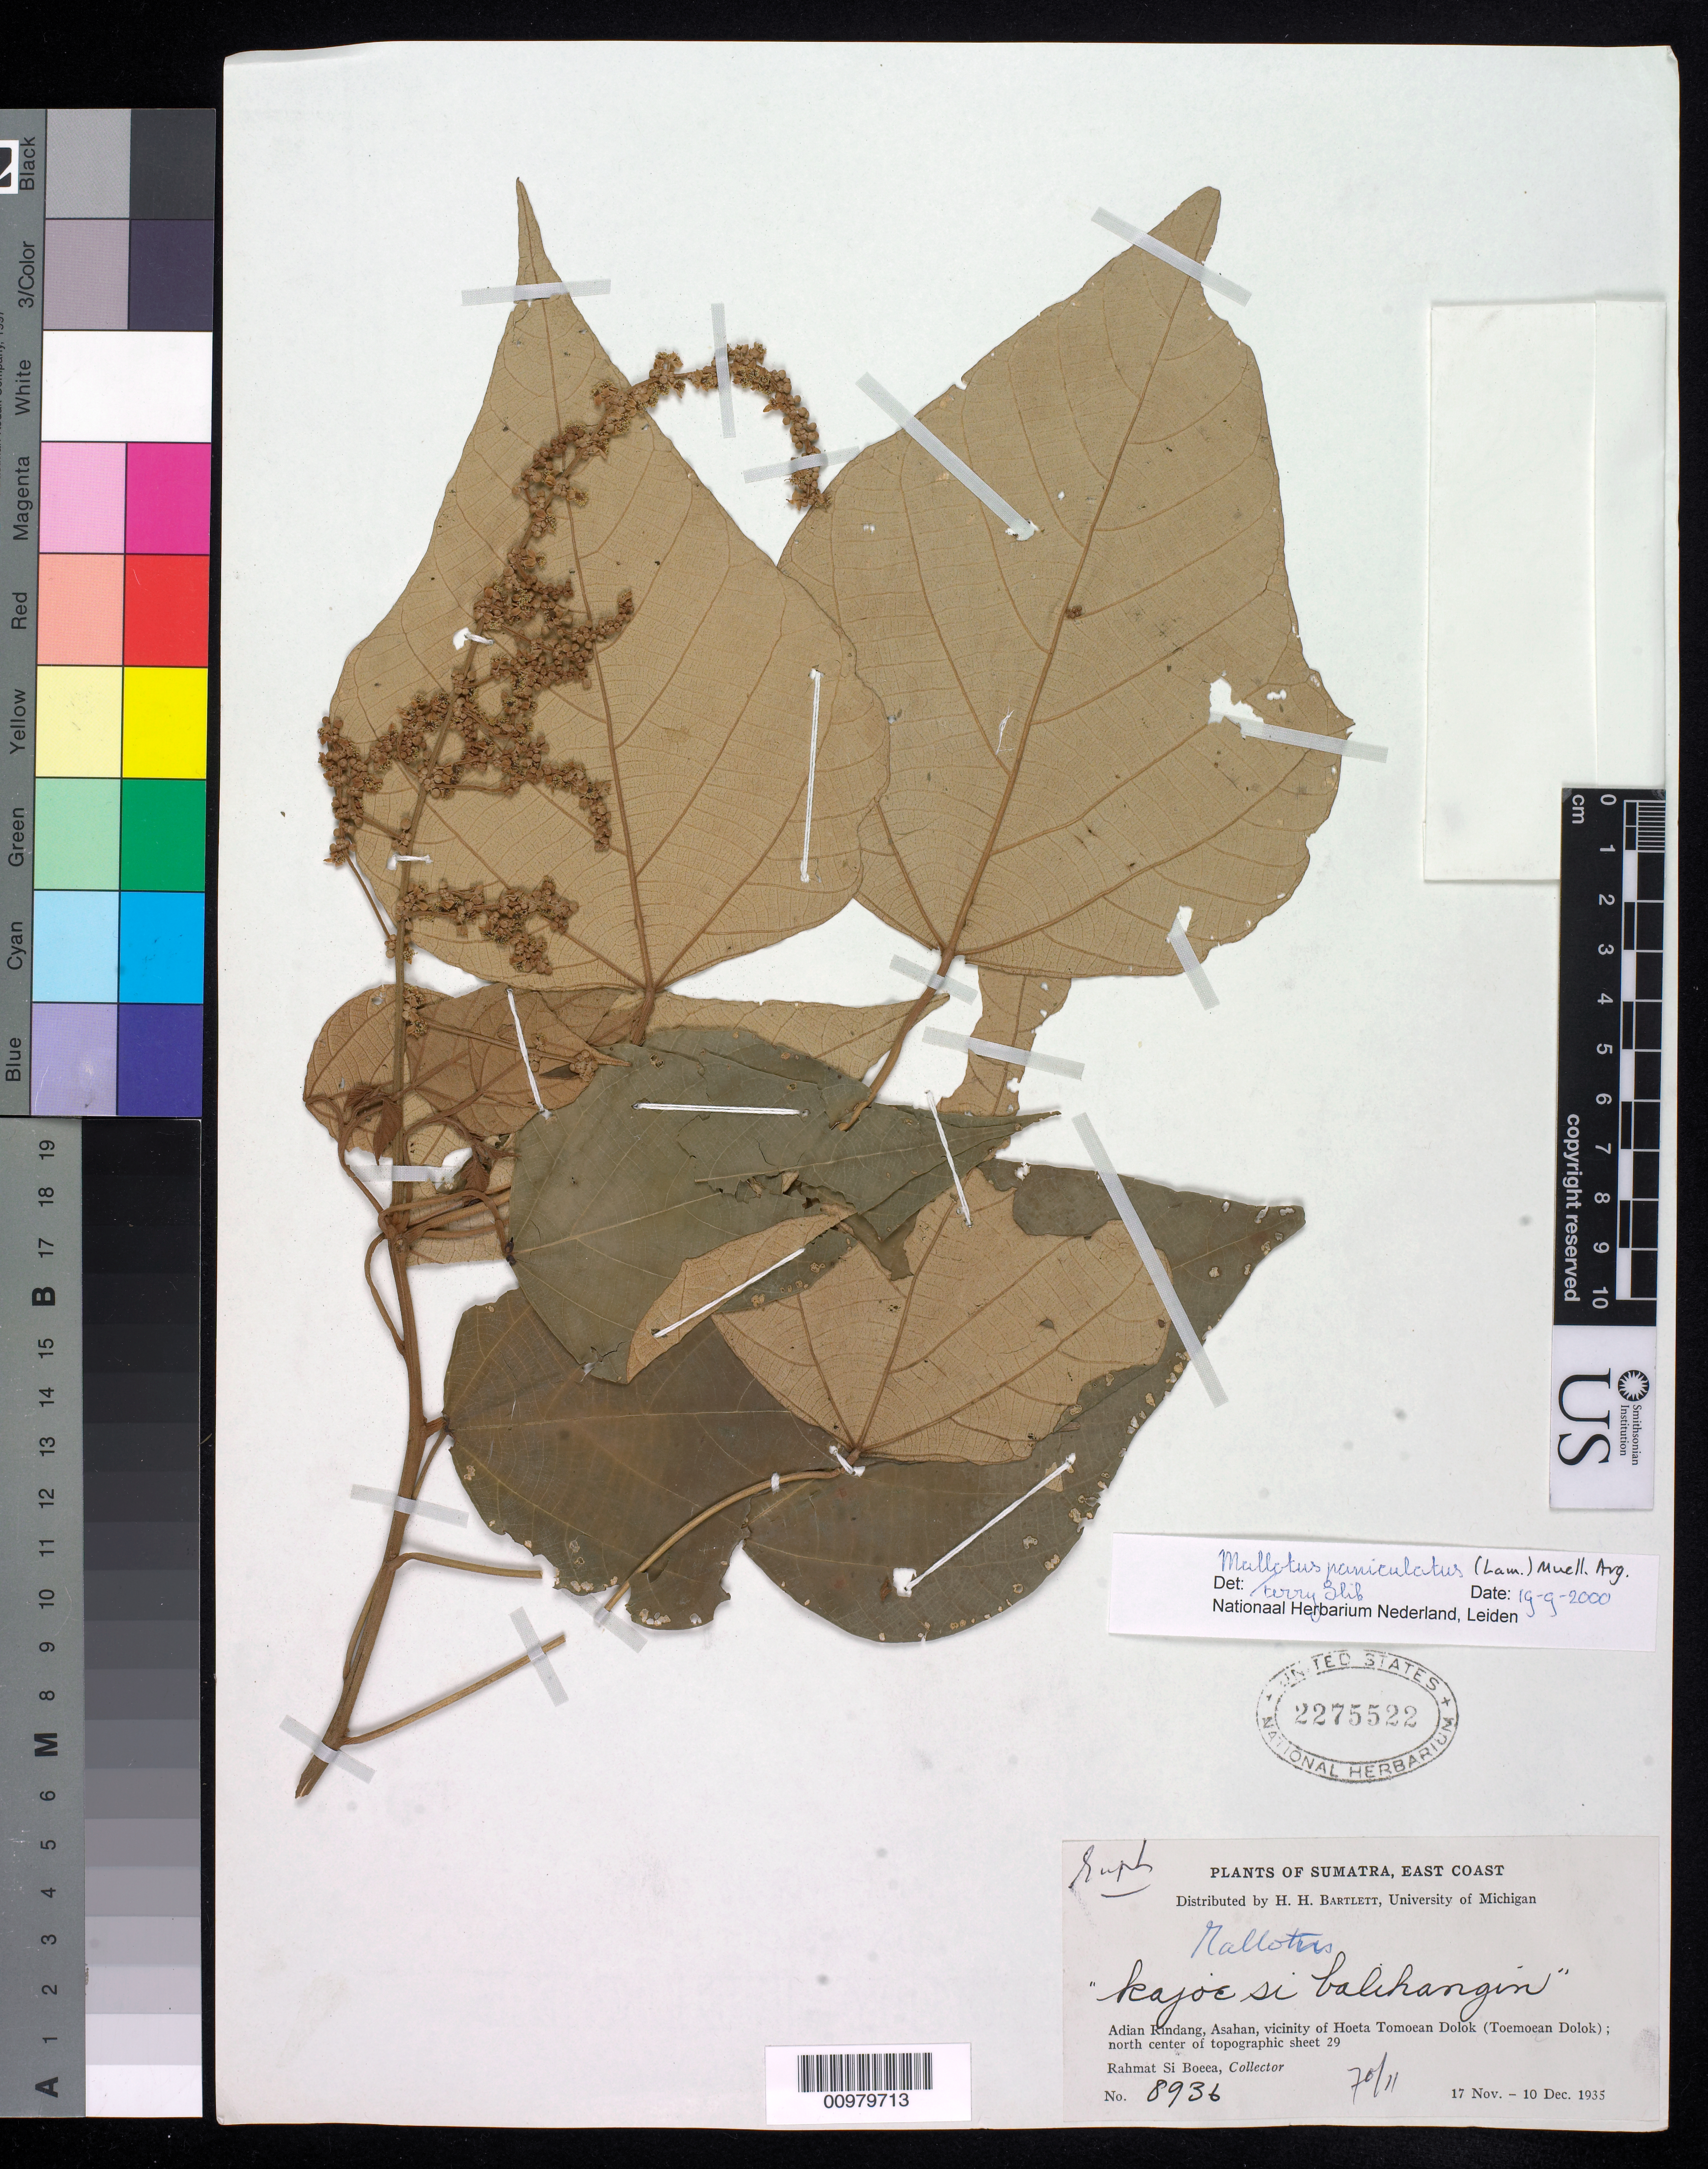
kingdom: Plantae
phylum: Tracheophyta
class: Magnoliopsida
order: Malpighiales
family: Euphorbiaceae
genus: Mallotus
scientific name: Mallotus paniculatus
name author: (Lam.) Müll. Arg.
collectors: Rahmat Si Boeea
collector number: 8936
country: Indonesia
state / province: Sumatra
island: Sumatra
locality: vicinity of Hoeta Tomoean Dolok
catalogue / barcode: US 2275522